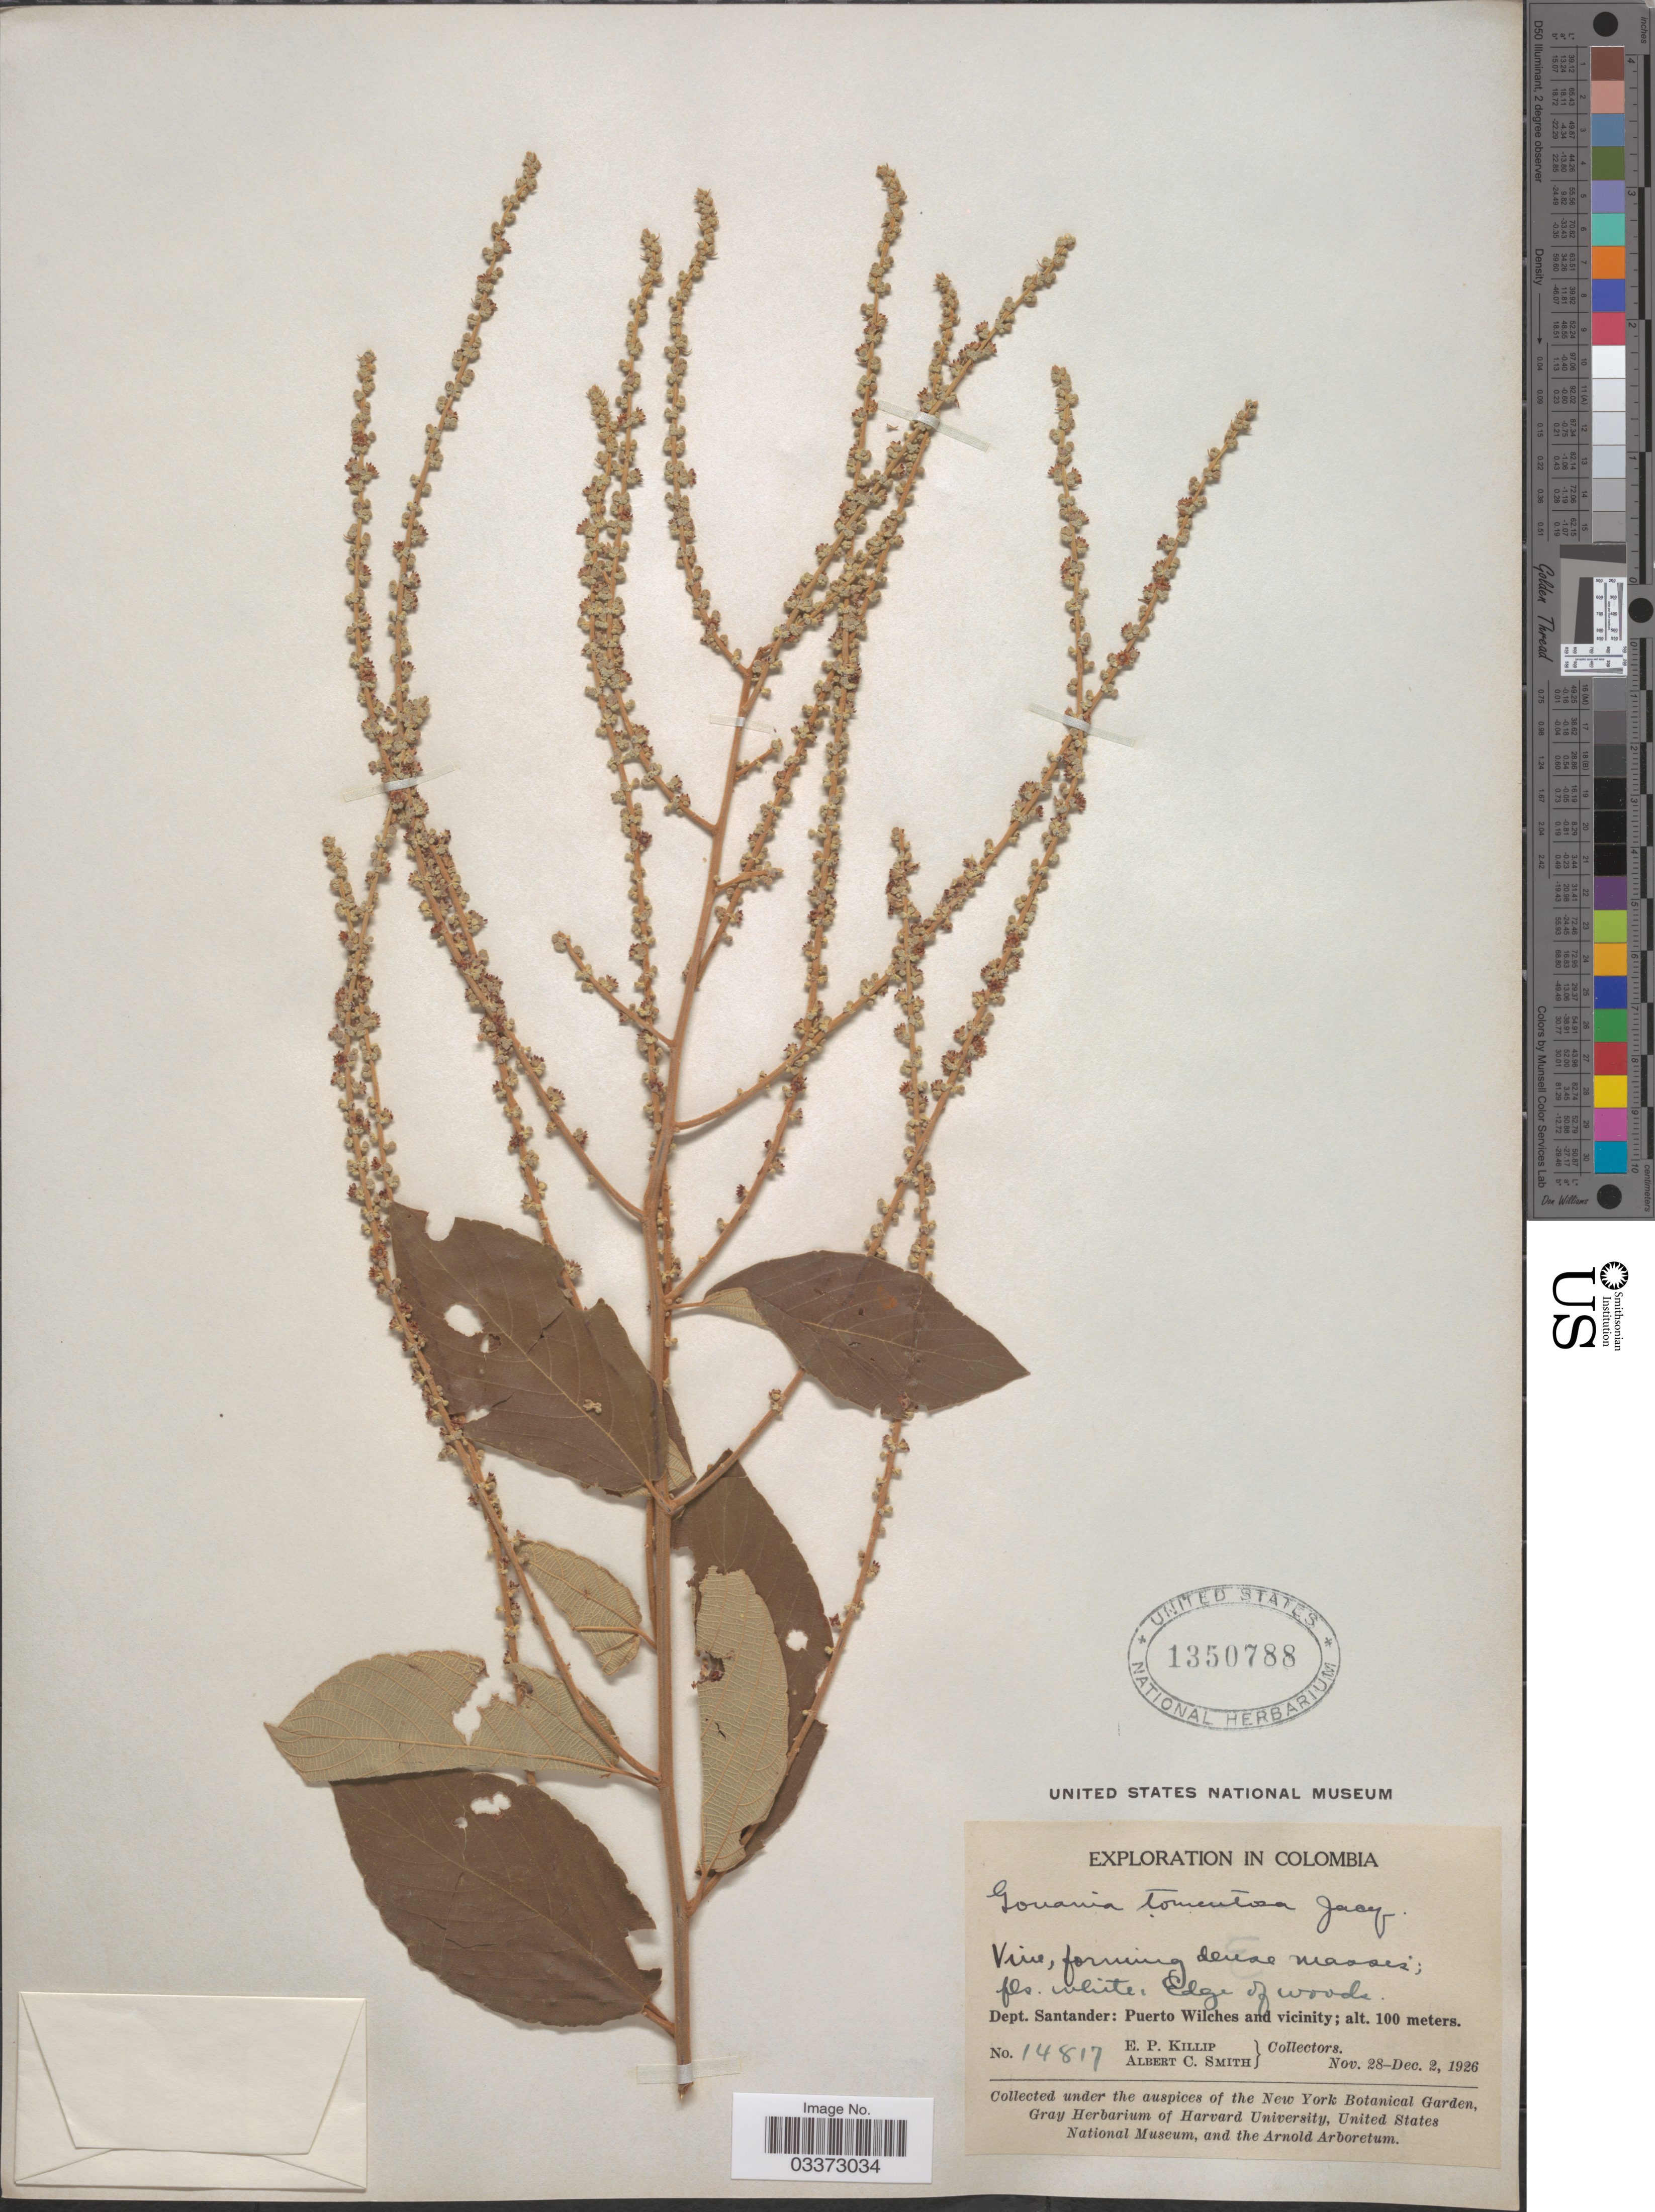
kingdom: Plantae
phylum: Tracheophyta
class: Magnoliopsida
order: Rosales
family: Rhamnaceae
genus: Gouania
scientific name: Gouania tomentosa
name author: Jacq.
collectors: E. P. Killip & A. C. Smith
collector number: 14817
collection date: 1926-11-28/1926-12-02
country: Colombia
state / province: Santander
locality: Dept. Santander: Puerto Wilches and vicinity.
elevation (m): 100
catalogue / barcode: US 1350788